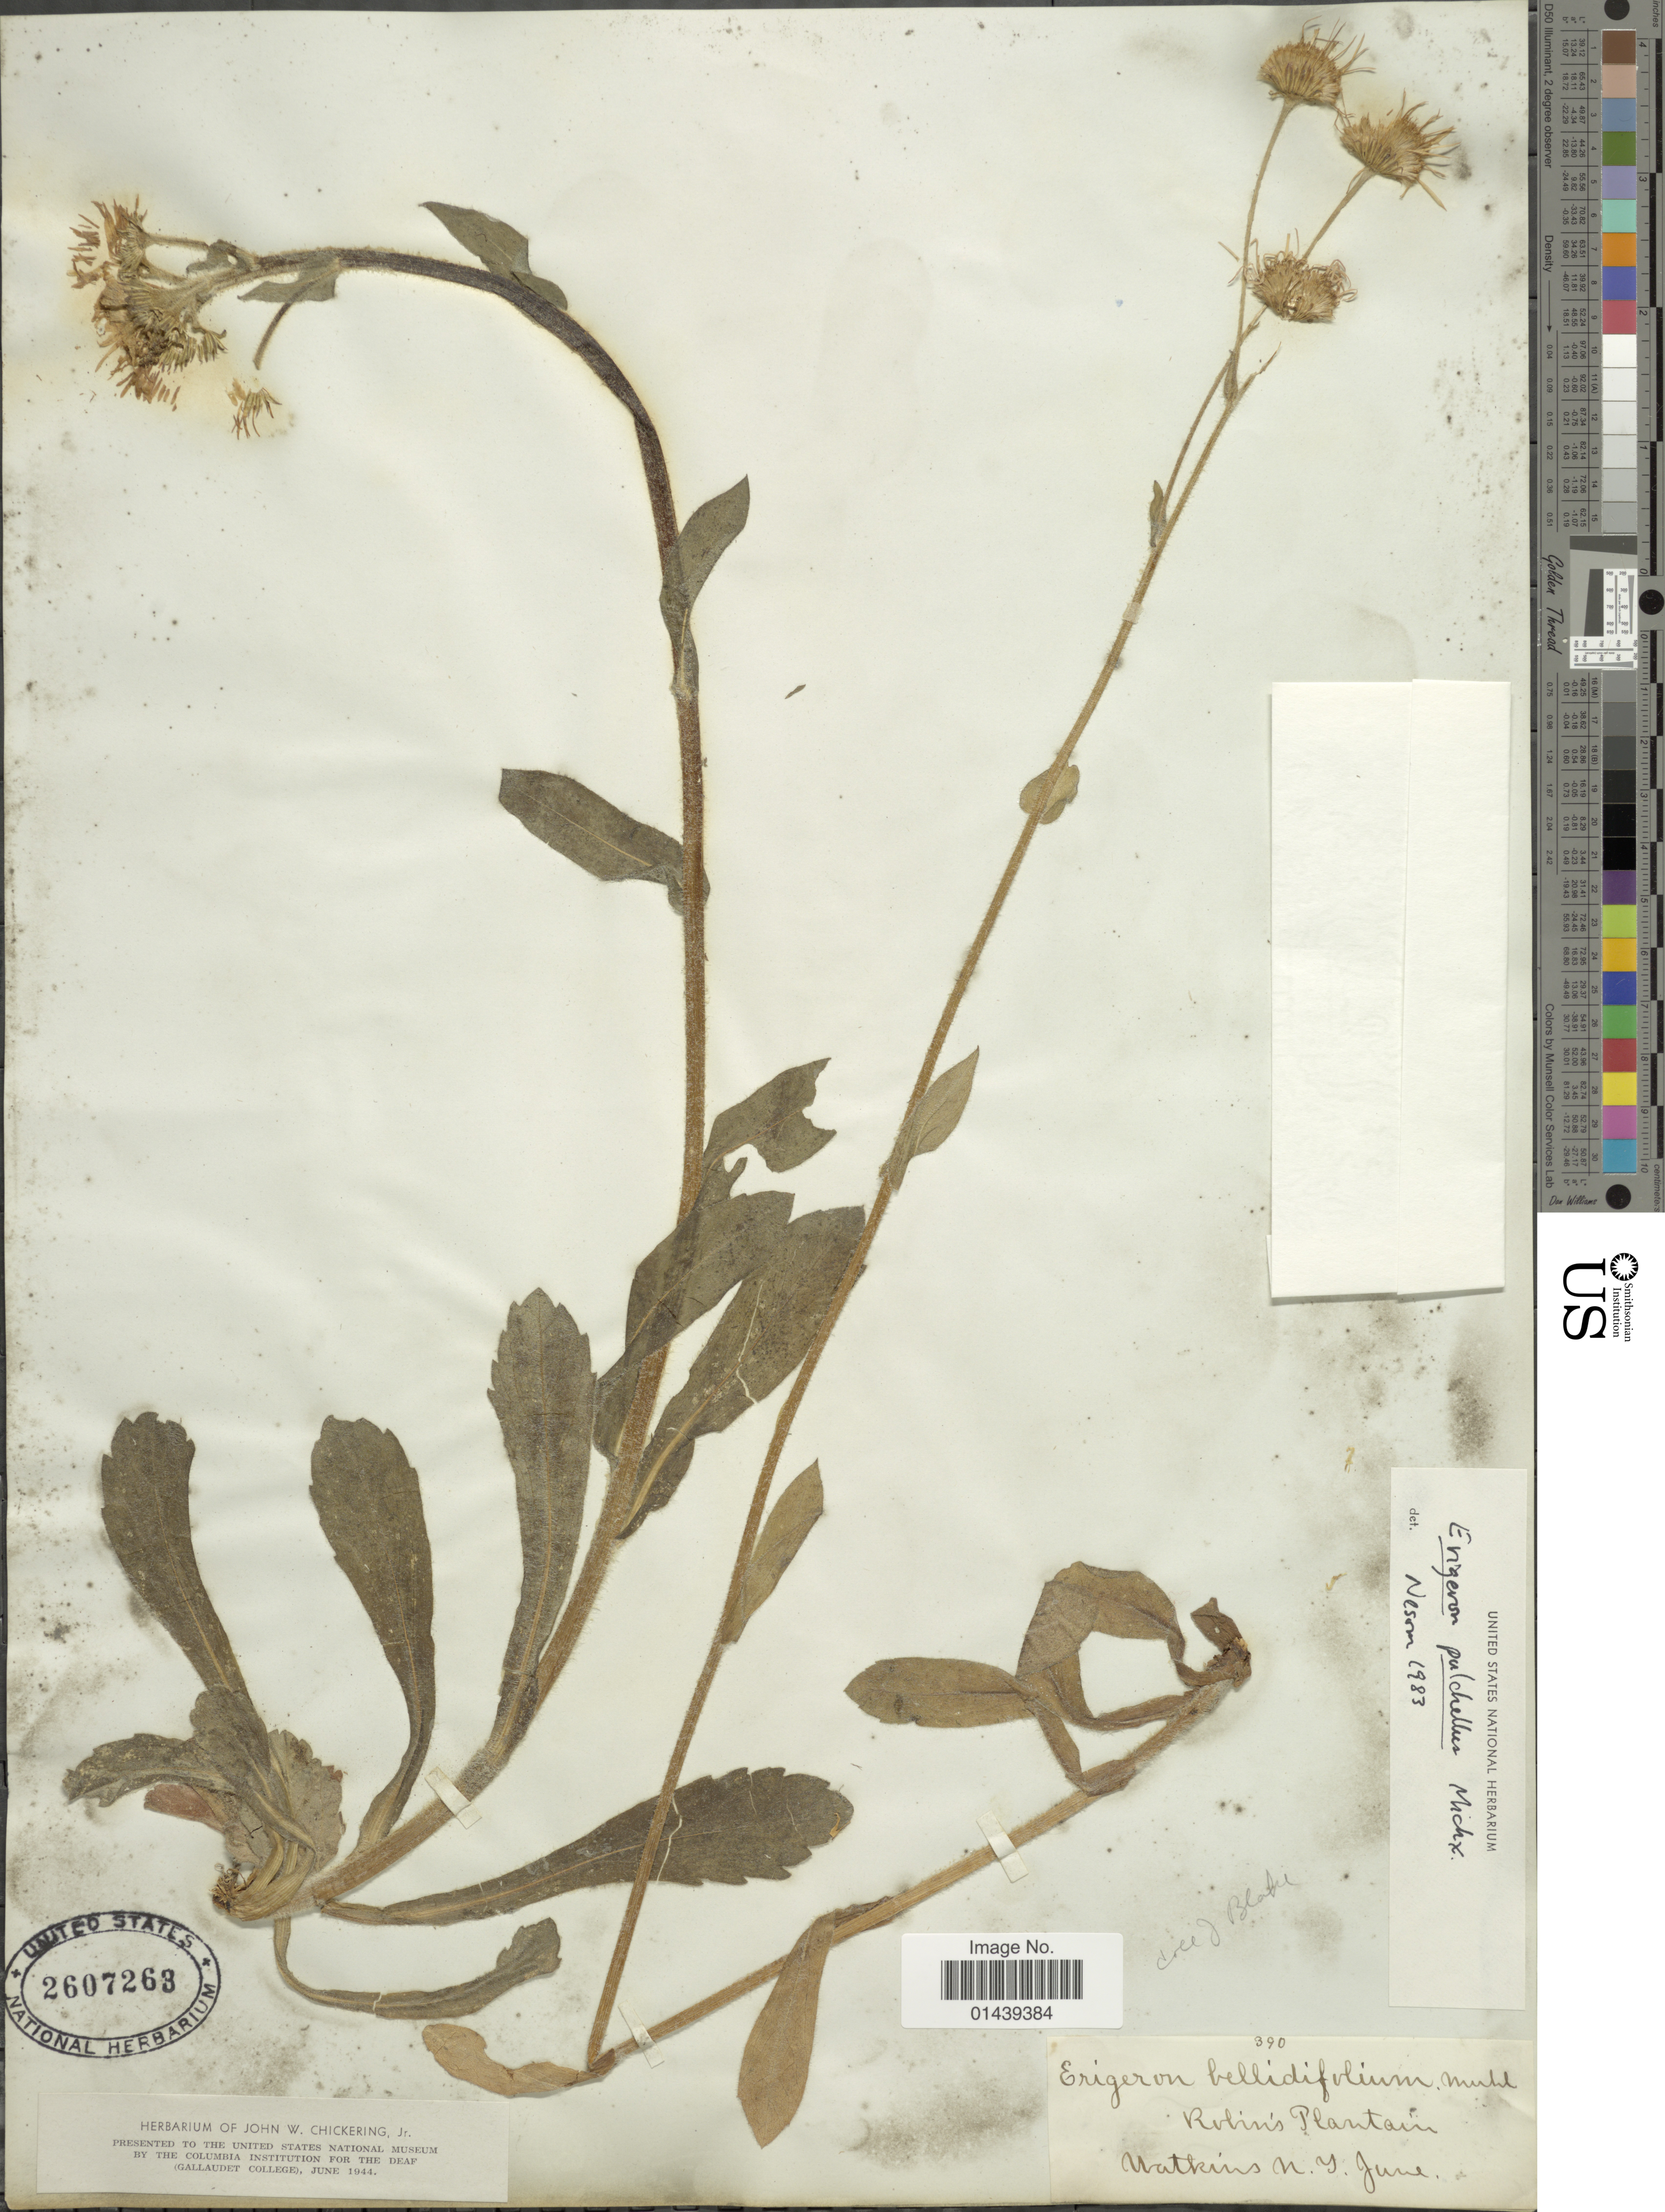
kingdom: Plantae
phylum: Tracheophyta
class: Magnoliopsida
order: Asterales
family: Asteraceae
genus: Erigeron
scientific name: Erigeron pulchellus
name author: Michx.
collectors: ex herb. J.W. Chickering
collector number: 390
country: United States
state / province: New York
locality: Watkins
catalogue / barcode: US 2607263